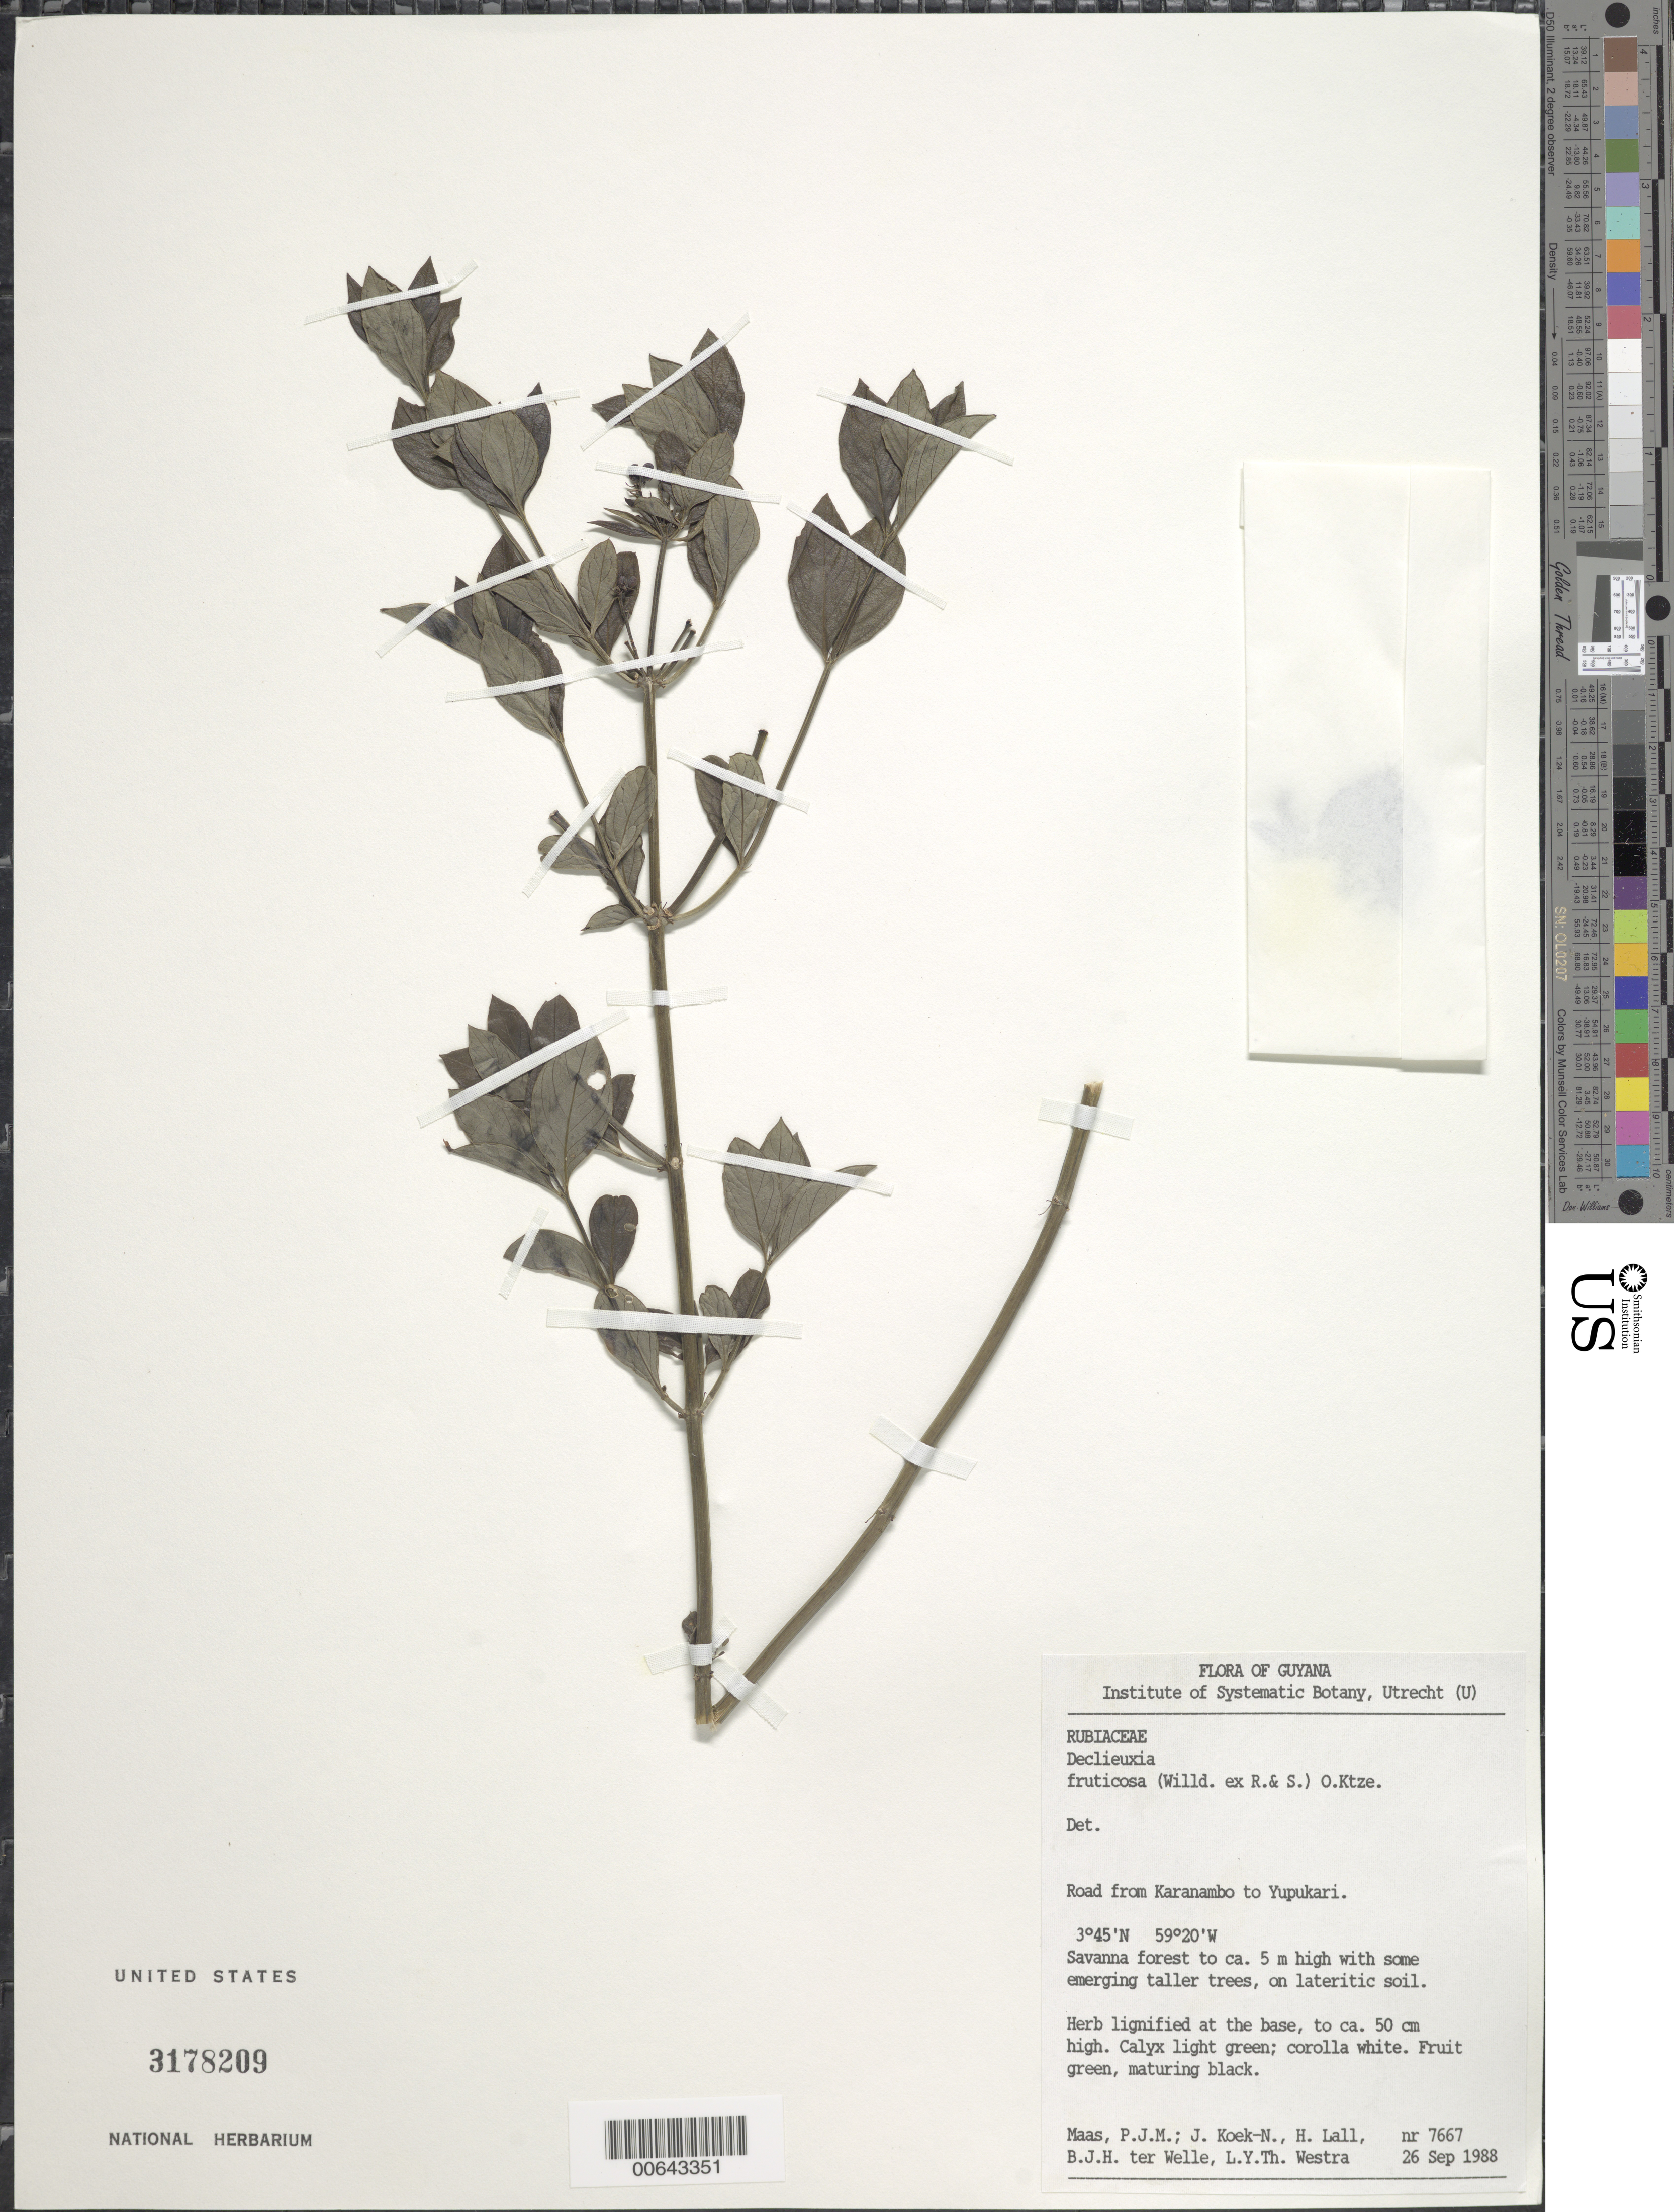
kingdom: Plantae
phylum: Tracheophyta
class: Magnoliopsida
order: Gentianales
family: Rubiaceae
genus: Declieuxia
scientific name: Declieuxia fruticosa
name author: (Willd. ex Roem. & Schult.) Kuntze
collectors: P. Maas, J. Koek-Noorman, H. Lall, B. Welle & L. Y. T. Westra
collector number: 7667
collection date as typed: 26-Sep-88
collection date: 1988-09-26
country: Guyana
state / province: U. Takutu-U. Essequibo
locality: Karanambo to Yupukari road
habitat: Savanna forest to ca 5m high with some emerging taller trees, on lateritic soil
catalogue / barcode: US 3178209